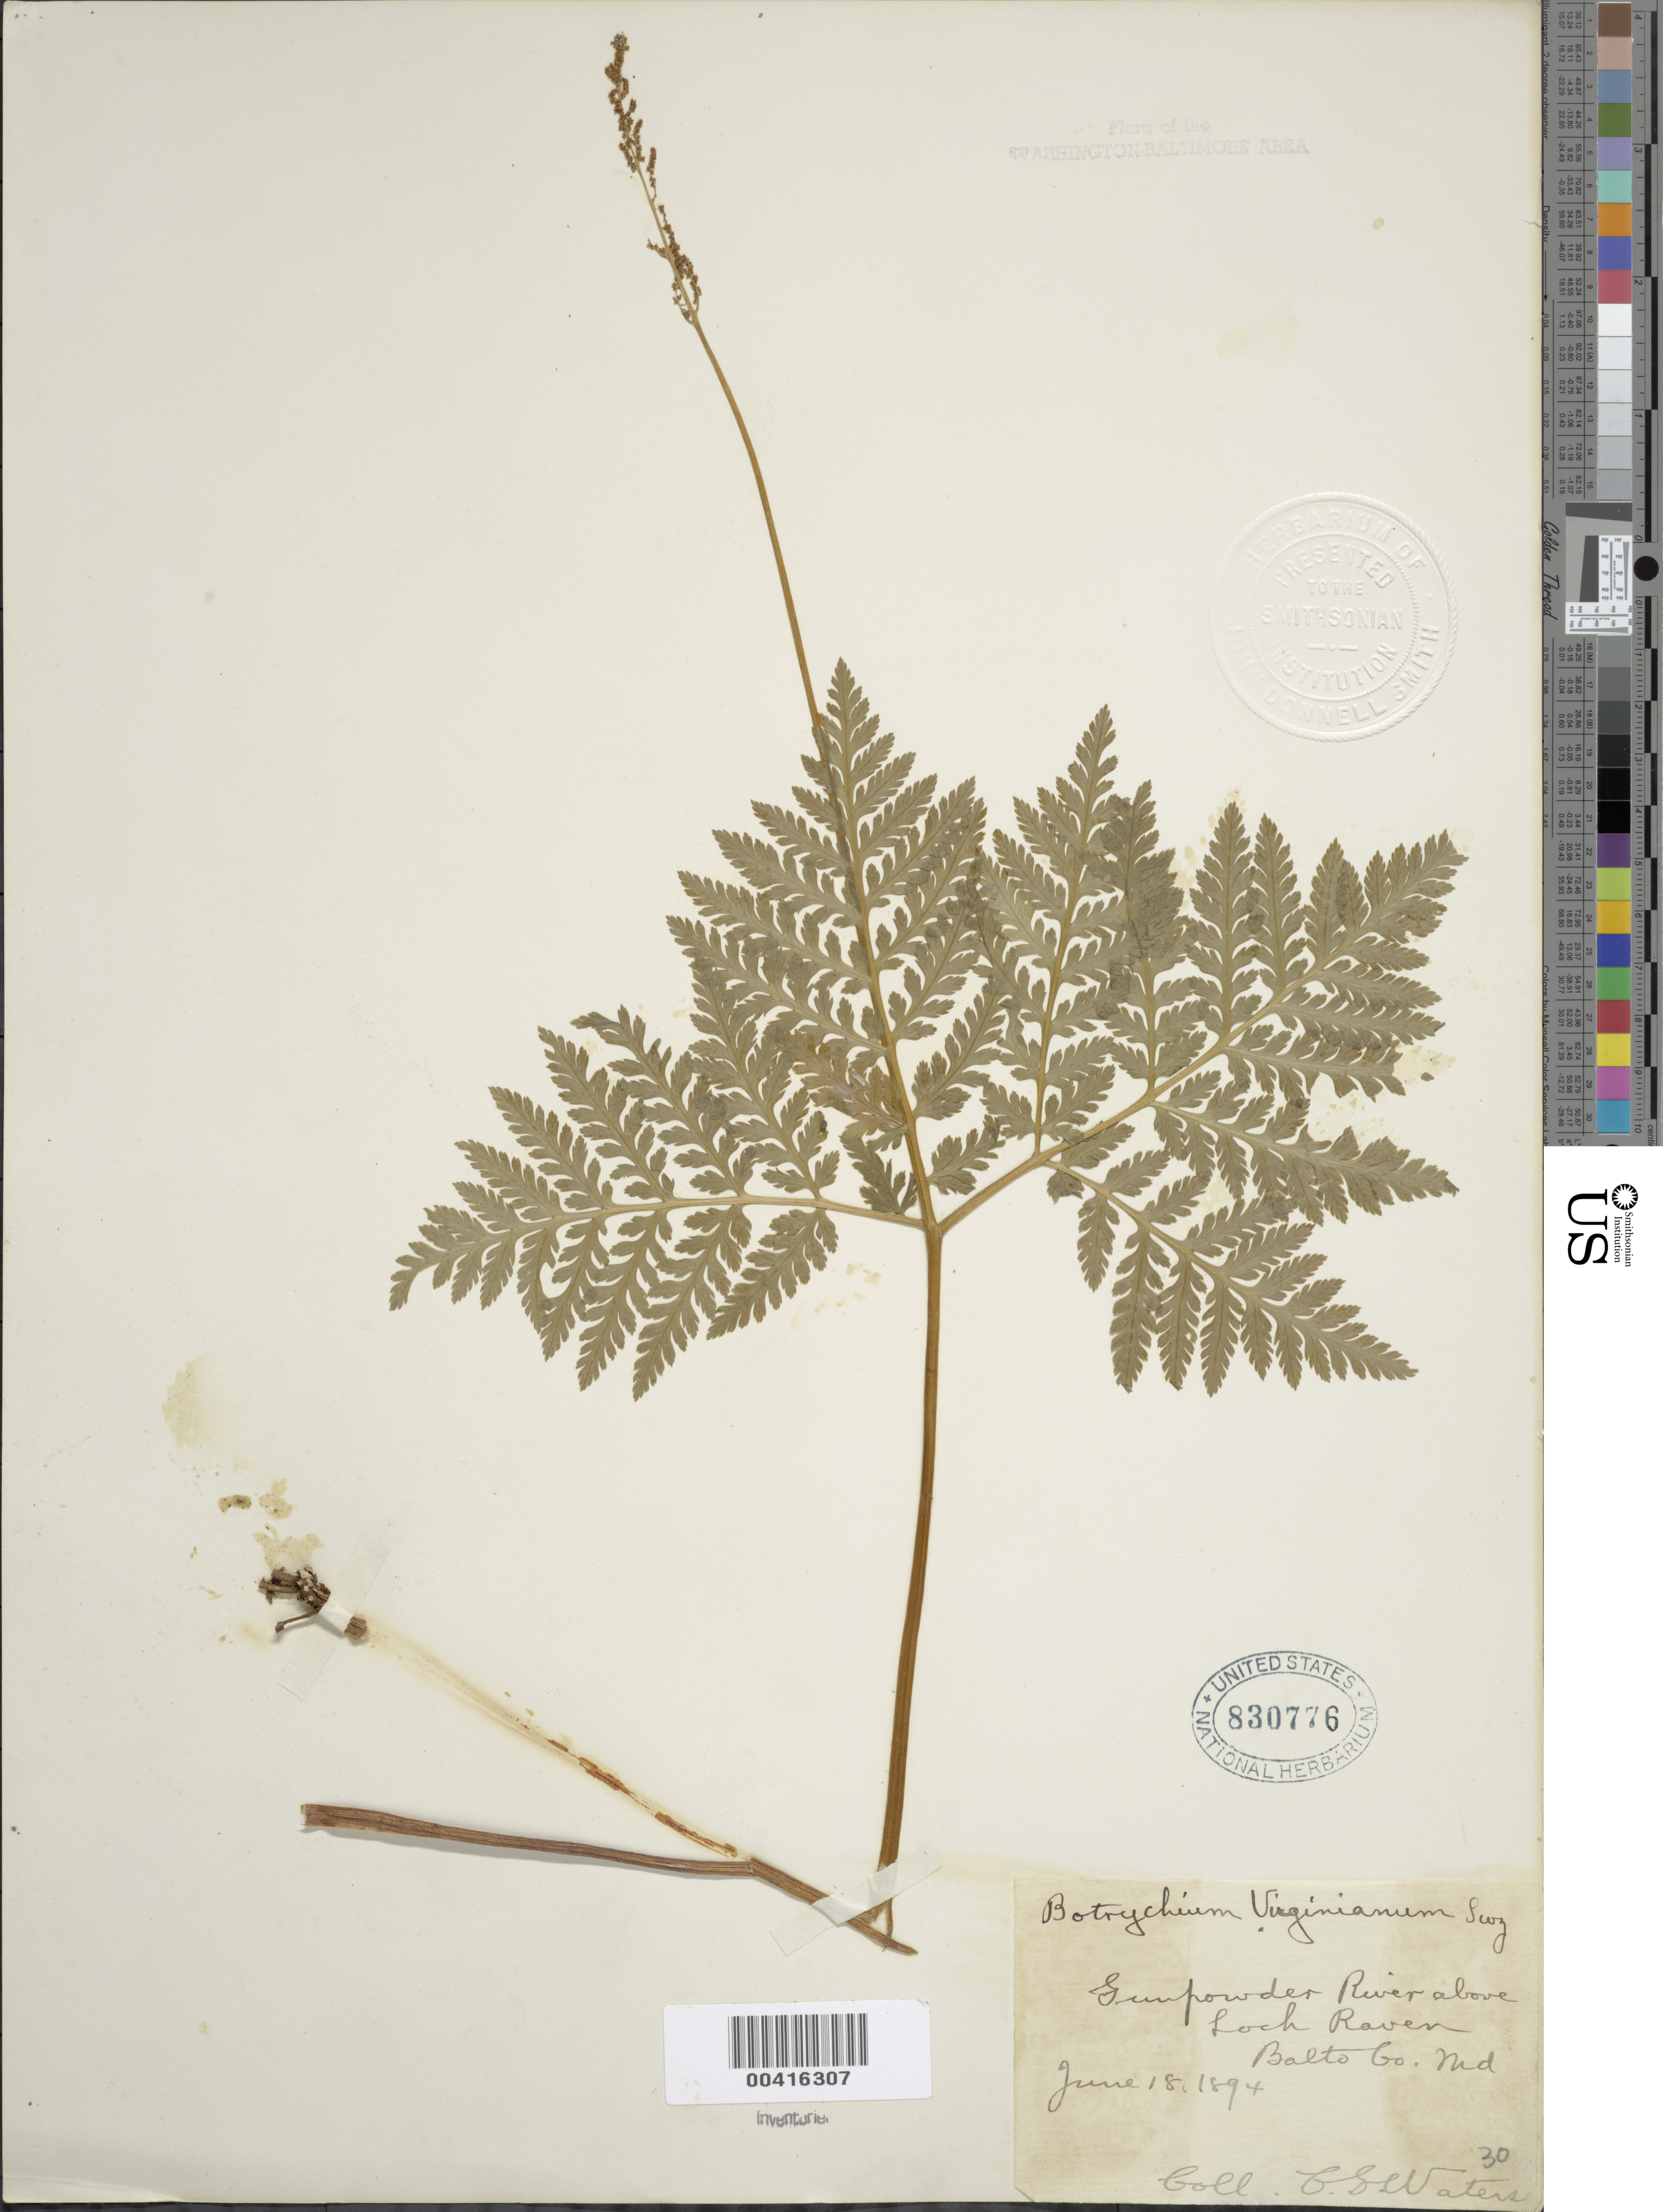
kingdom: Plantae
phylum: Tracheophyta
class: Polypodiopsida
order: Ophioglossales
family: Ophioglossaceae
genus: Botrychium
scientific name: Botrychium virginianum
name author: (L.) Sw.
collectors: C. Waters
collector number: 30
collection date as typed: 18 Jun 1894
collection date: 1894-06-18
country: United States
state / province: Maryland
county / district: Baltimore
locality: Gunpowder River, above Loch Raven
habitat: Near rier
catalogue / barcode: US 830776